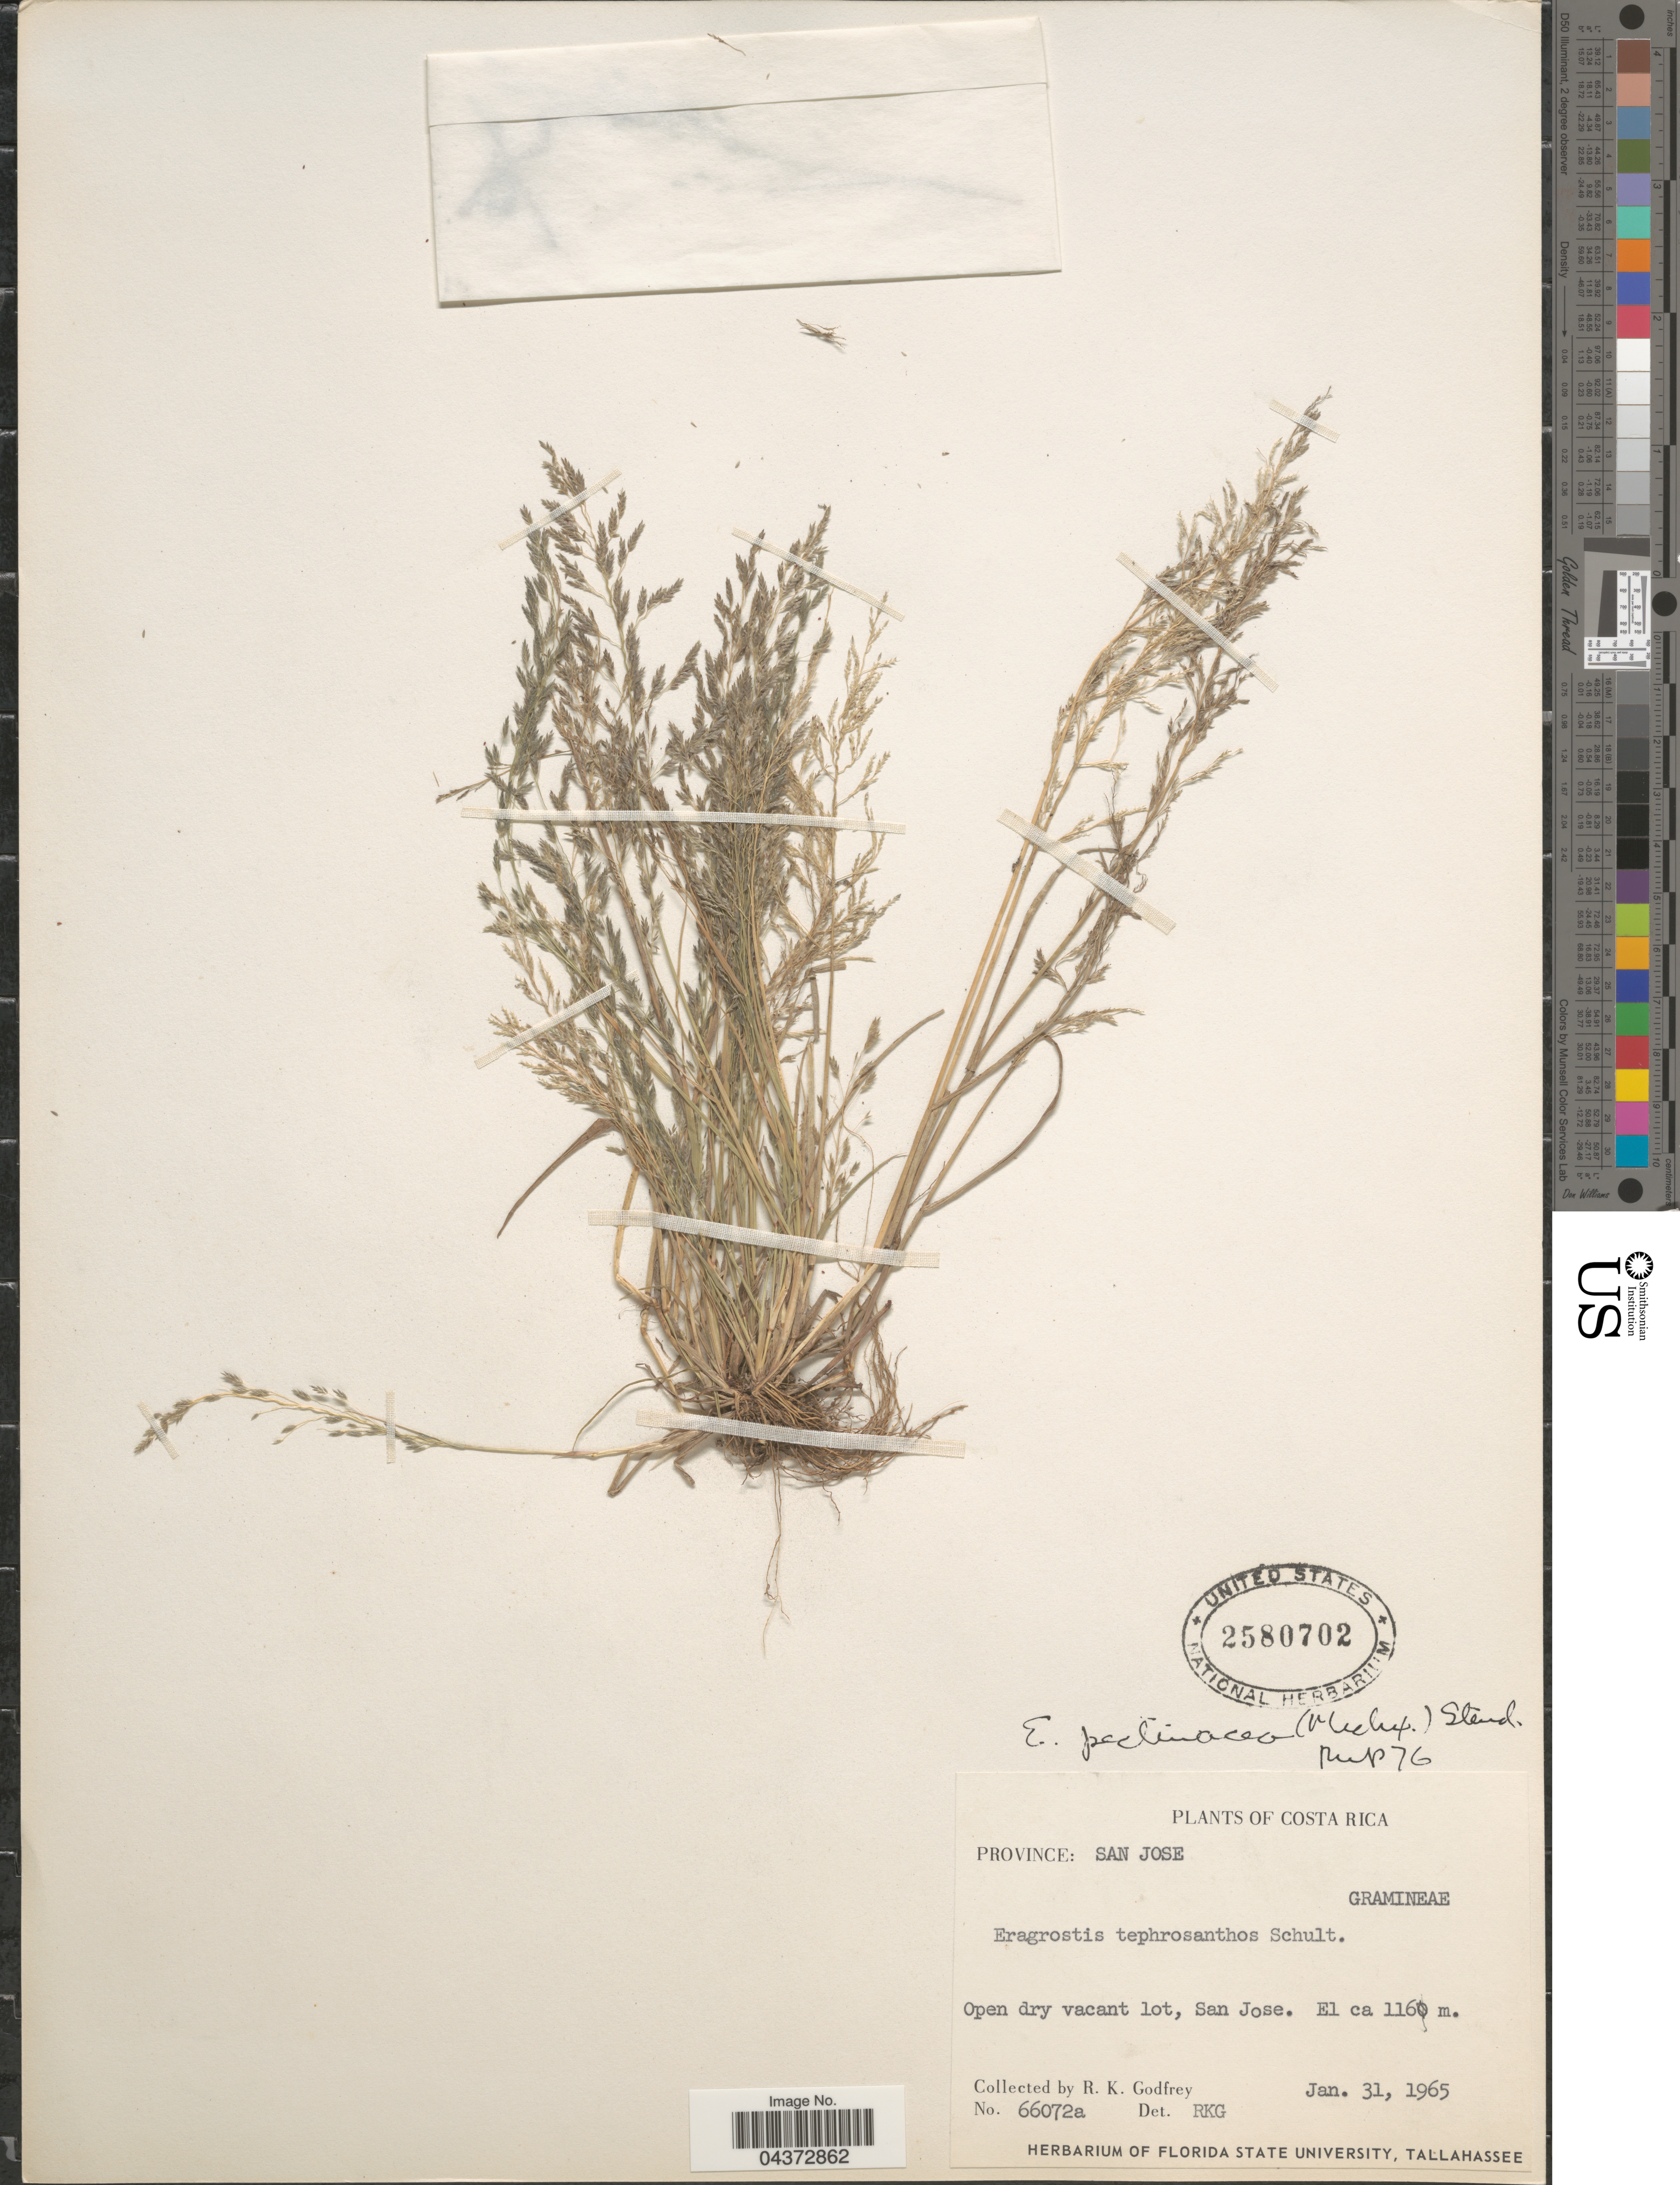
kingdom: Plantae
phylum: Tracheophyta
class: Liliopsida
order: Poales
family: Poaceae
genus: Eragrostis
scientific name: Eragrostis pectinacea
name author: (Michx.) Nees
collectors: R. K. Godfrey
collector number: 66072a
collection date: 1965-01-31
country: Costa Rica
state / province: San José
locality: Open dry vacant lot, San Jose.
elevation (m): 1160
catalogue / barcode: US 2580702